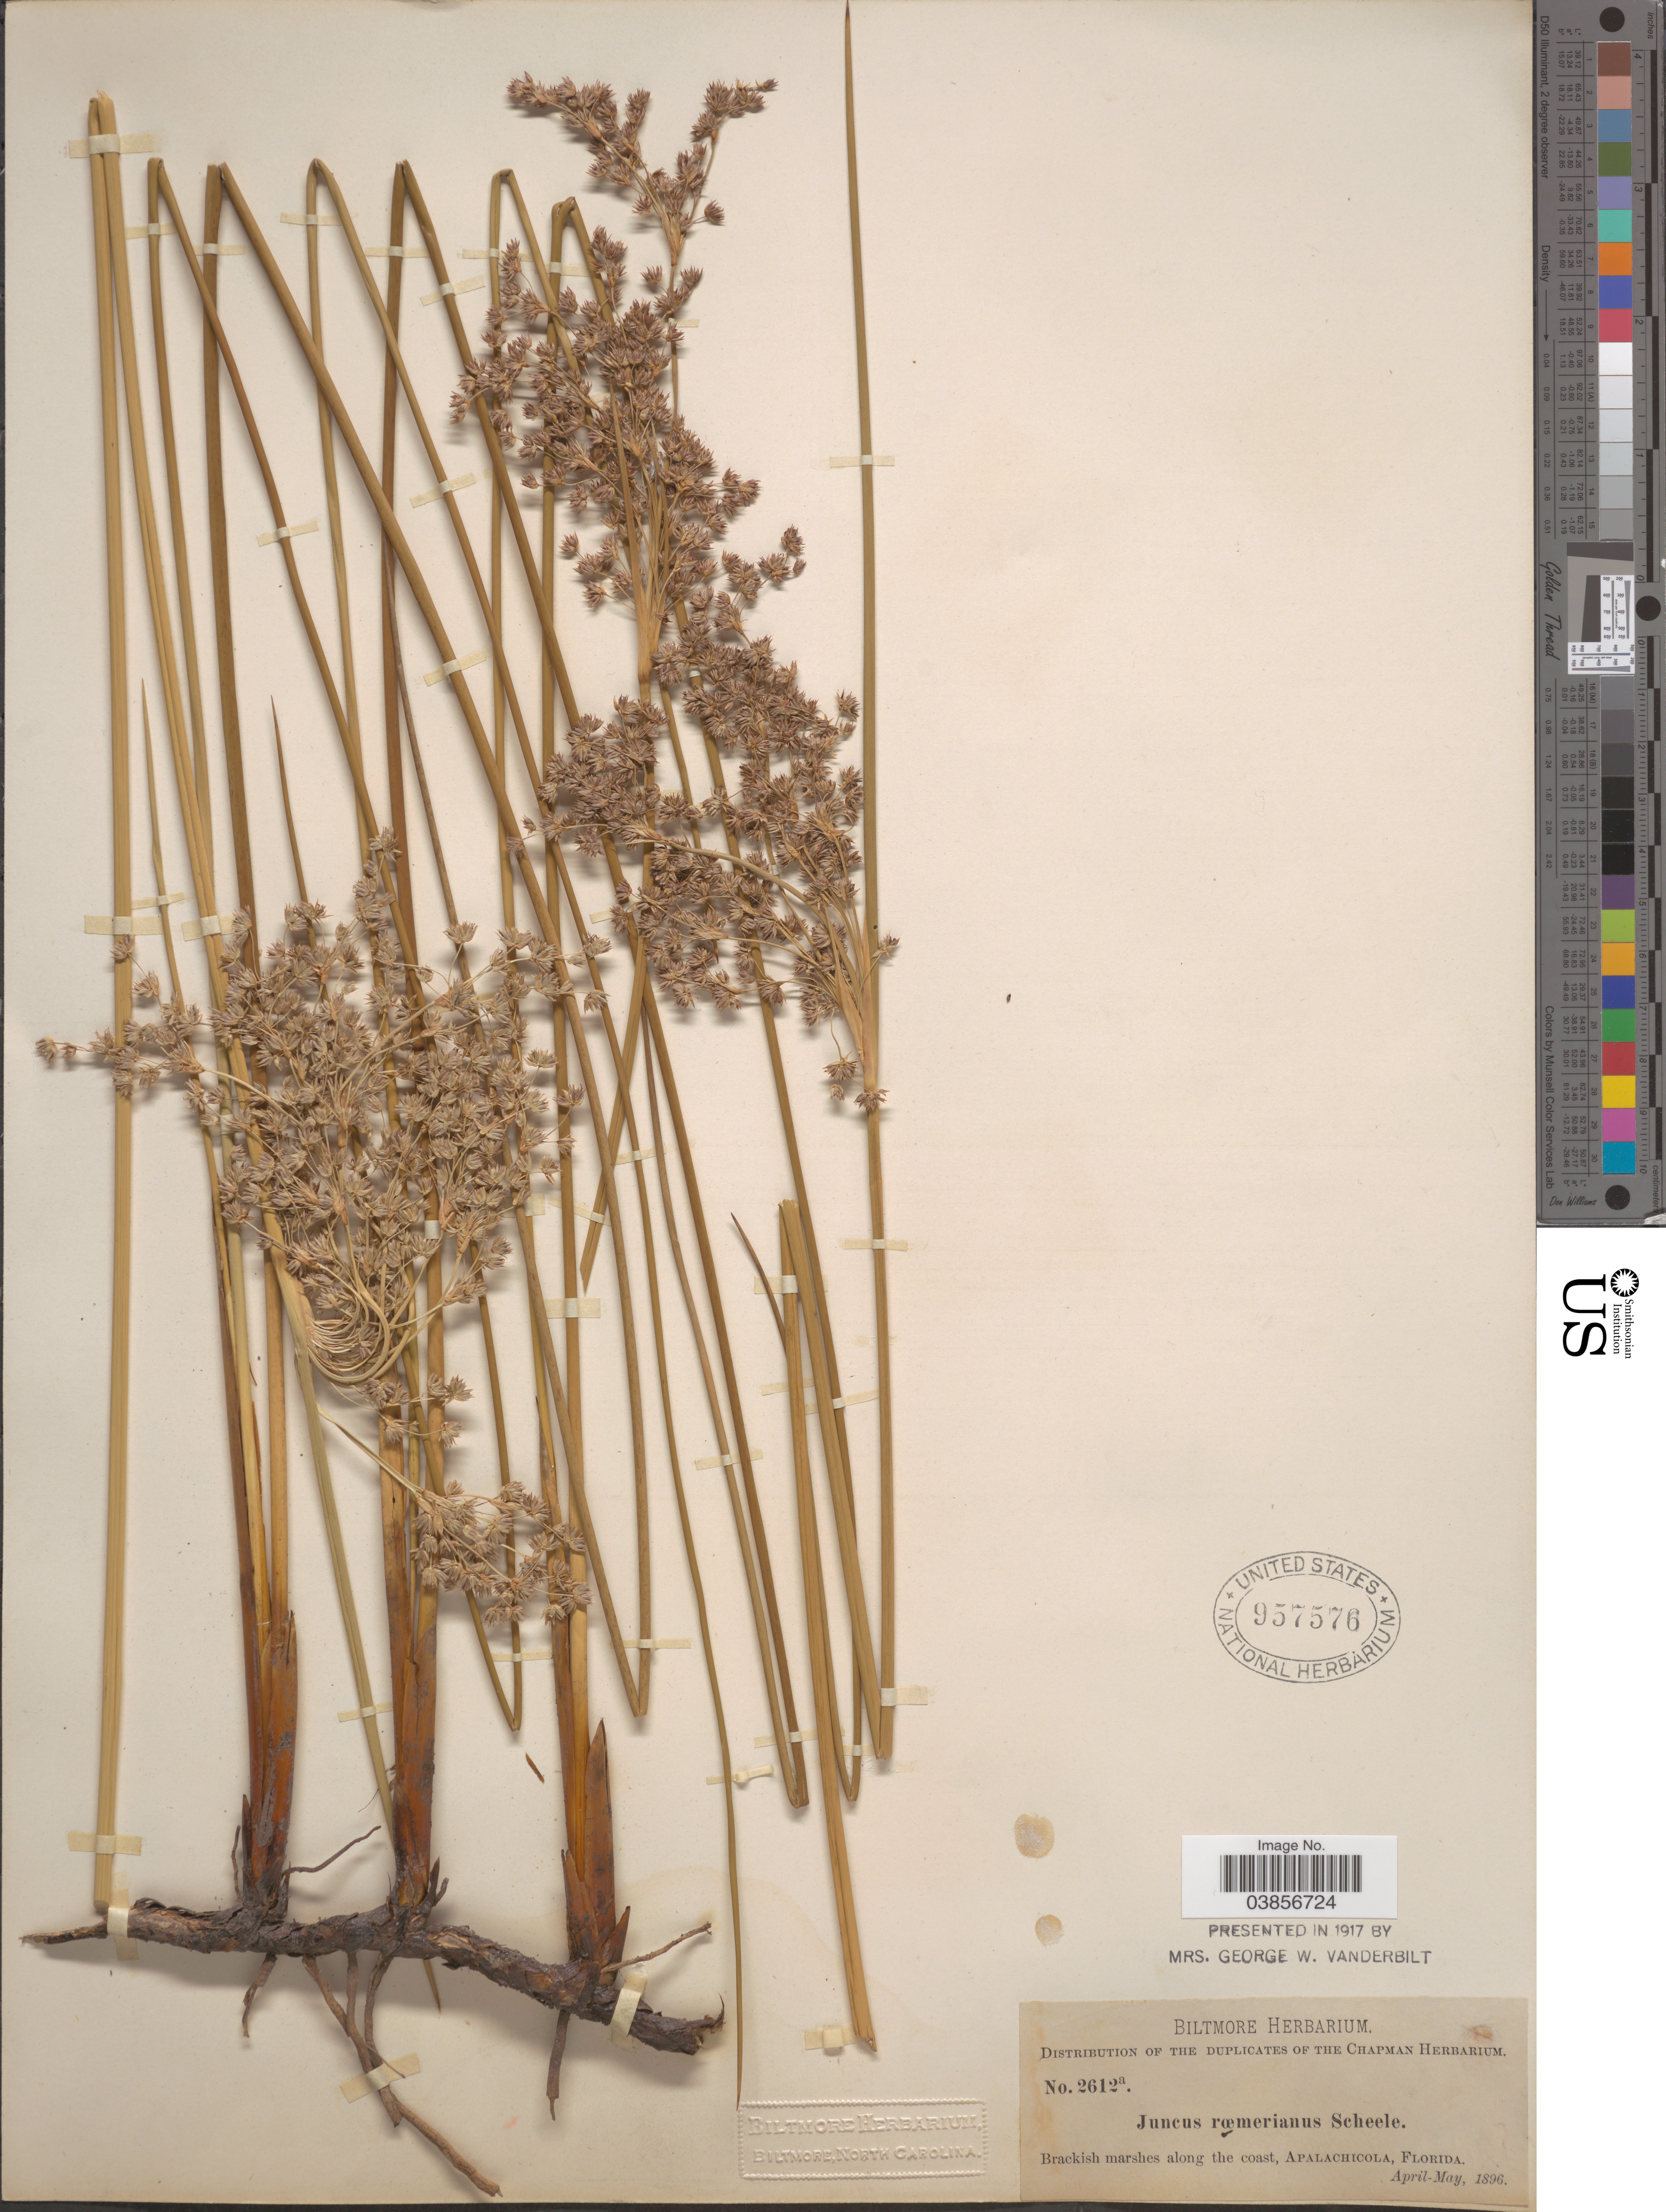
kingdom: Plantae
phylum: Tracheophyta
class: Liliopsida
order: Poales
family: Juncaceae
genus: Juncus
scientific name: Juncus roemerianus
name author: Scheele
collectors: ex herb. Biltmore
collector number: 2612a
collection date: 1896-04/1896-05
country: United States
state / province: Florida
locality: Along the coast, Apalachicola.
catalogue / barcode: US 957576